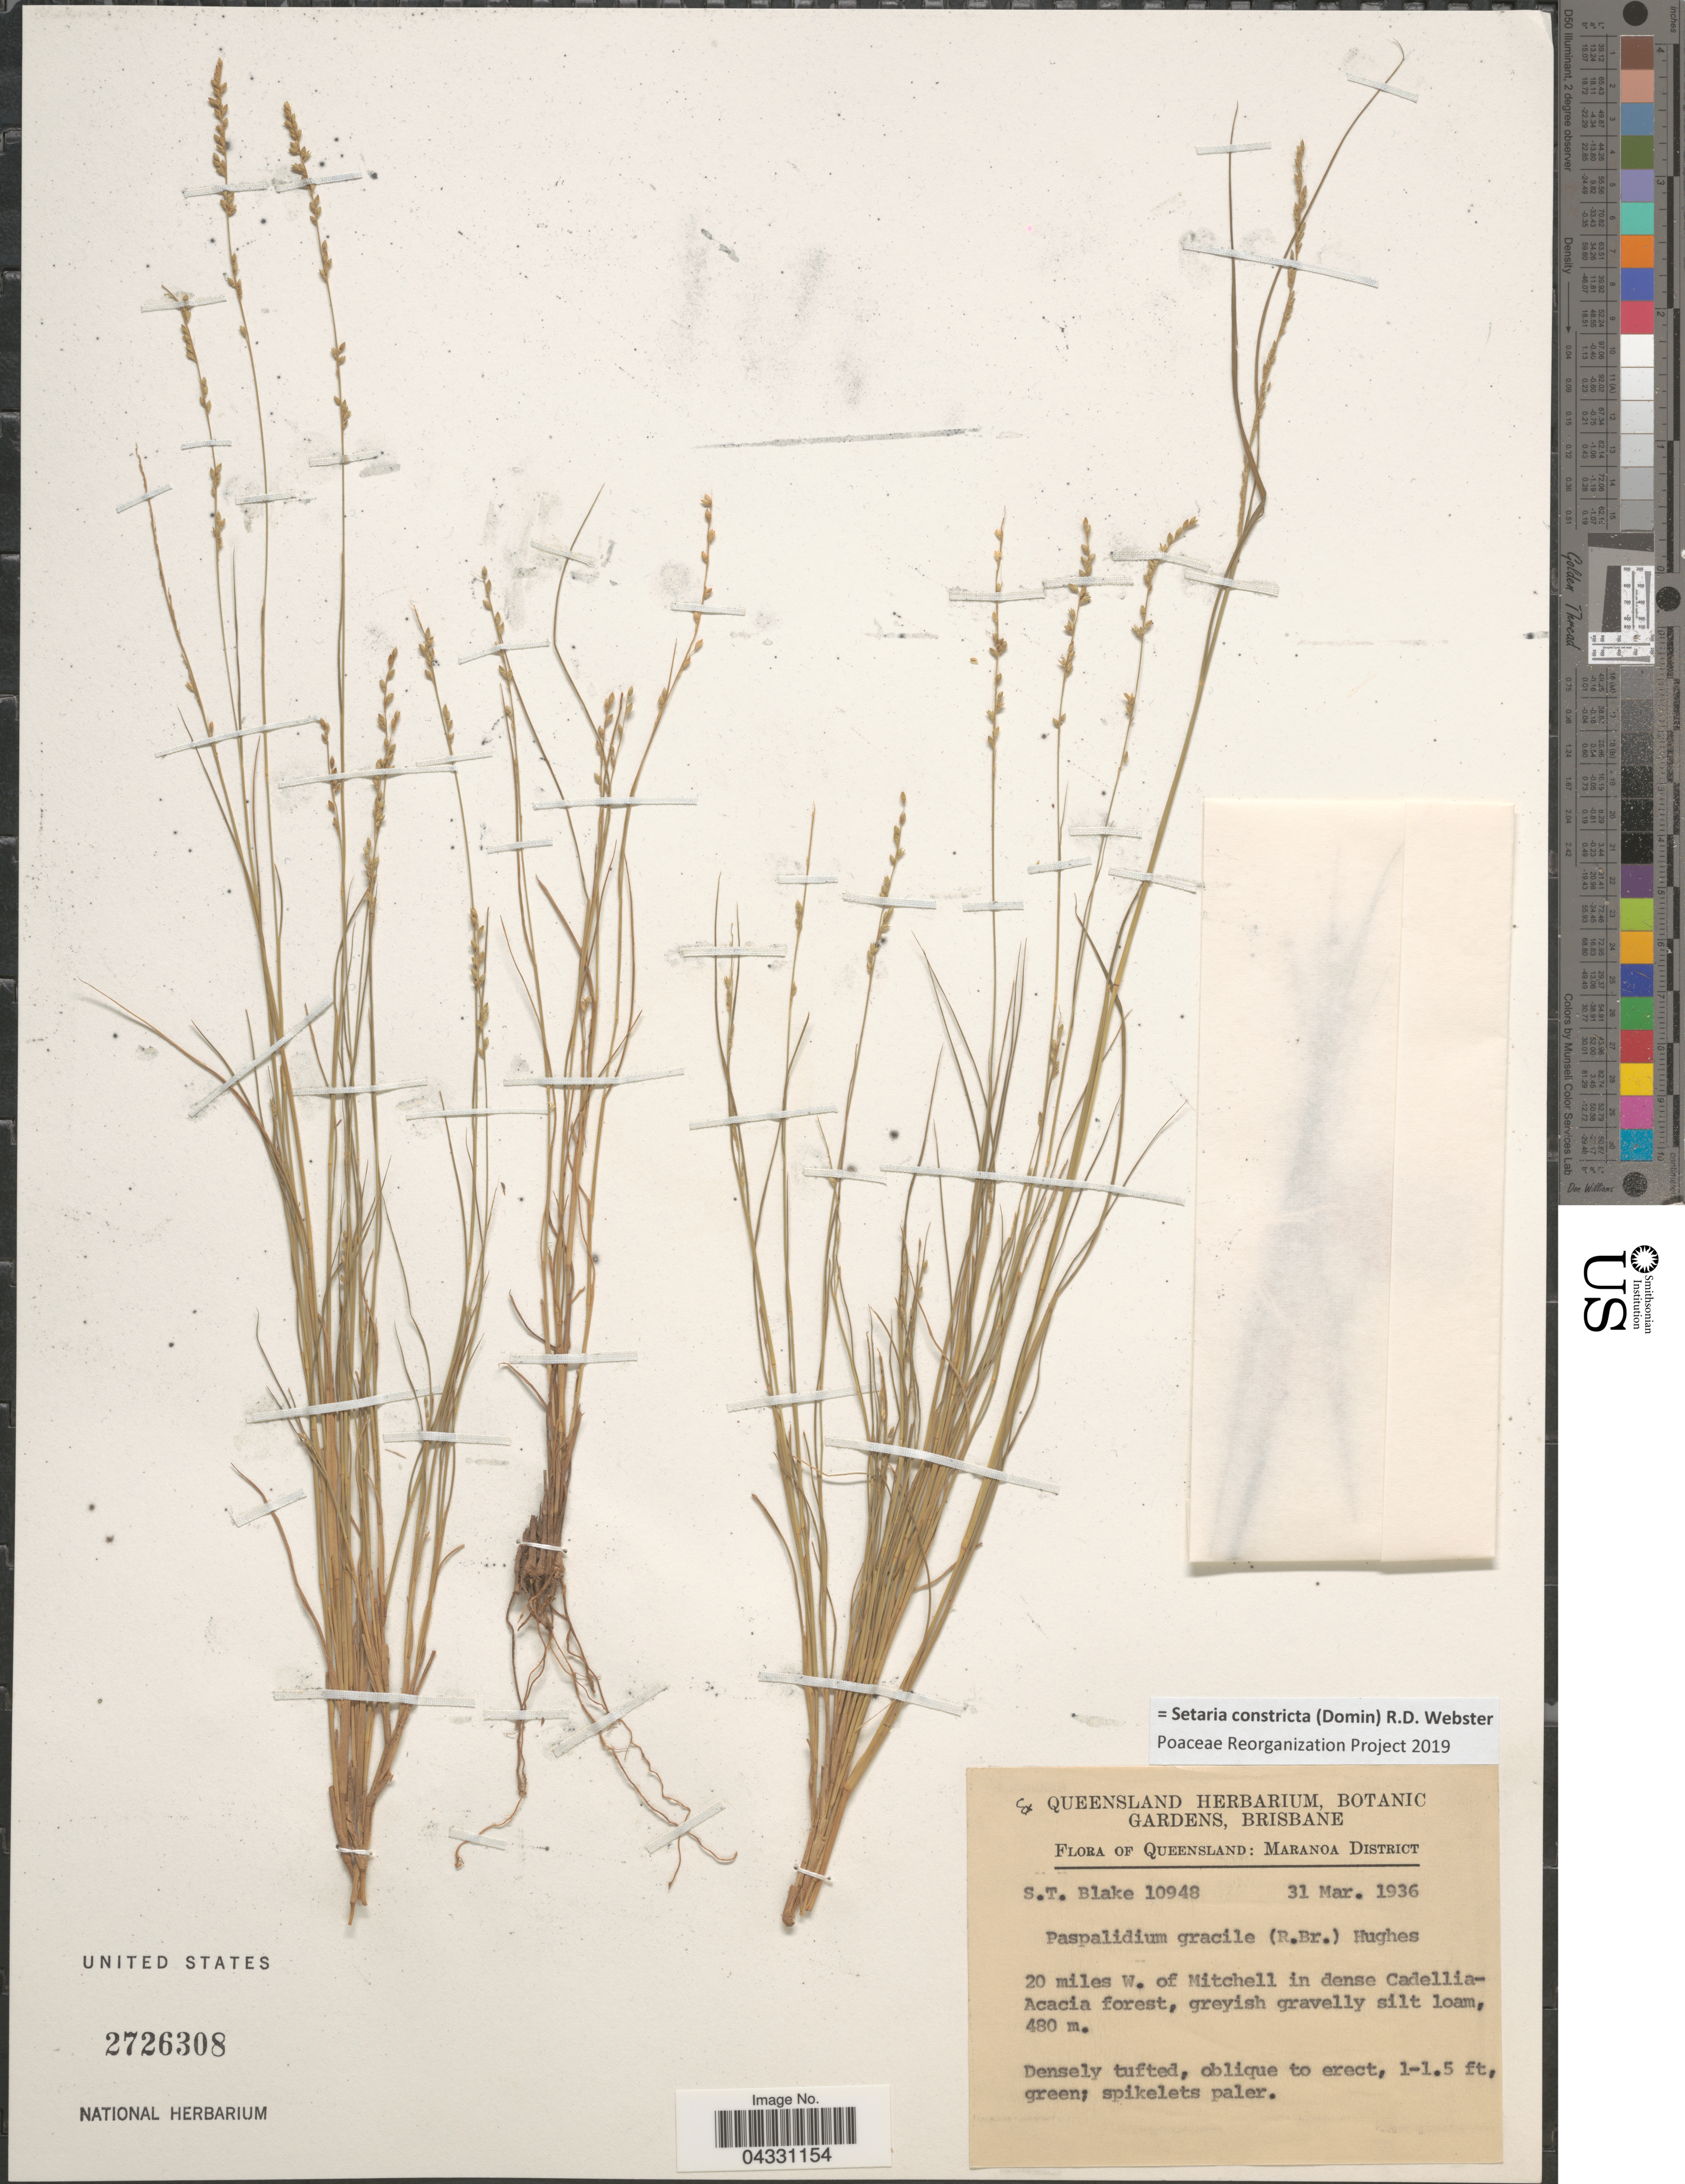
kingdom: Plantae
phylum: Tracheophyta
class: Liliopsida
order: Poales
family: Poaceae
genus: Setaria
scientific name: Setaria constricta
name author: (Domin) R.D. Webster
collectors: S. T. Blake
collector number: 10948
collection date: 1936-03-31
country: Australia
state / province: Queensland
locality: Maranoa District. 20 miles W. of Mitchell.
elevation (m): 480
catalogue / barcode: US 2726308